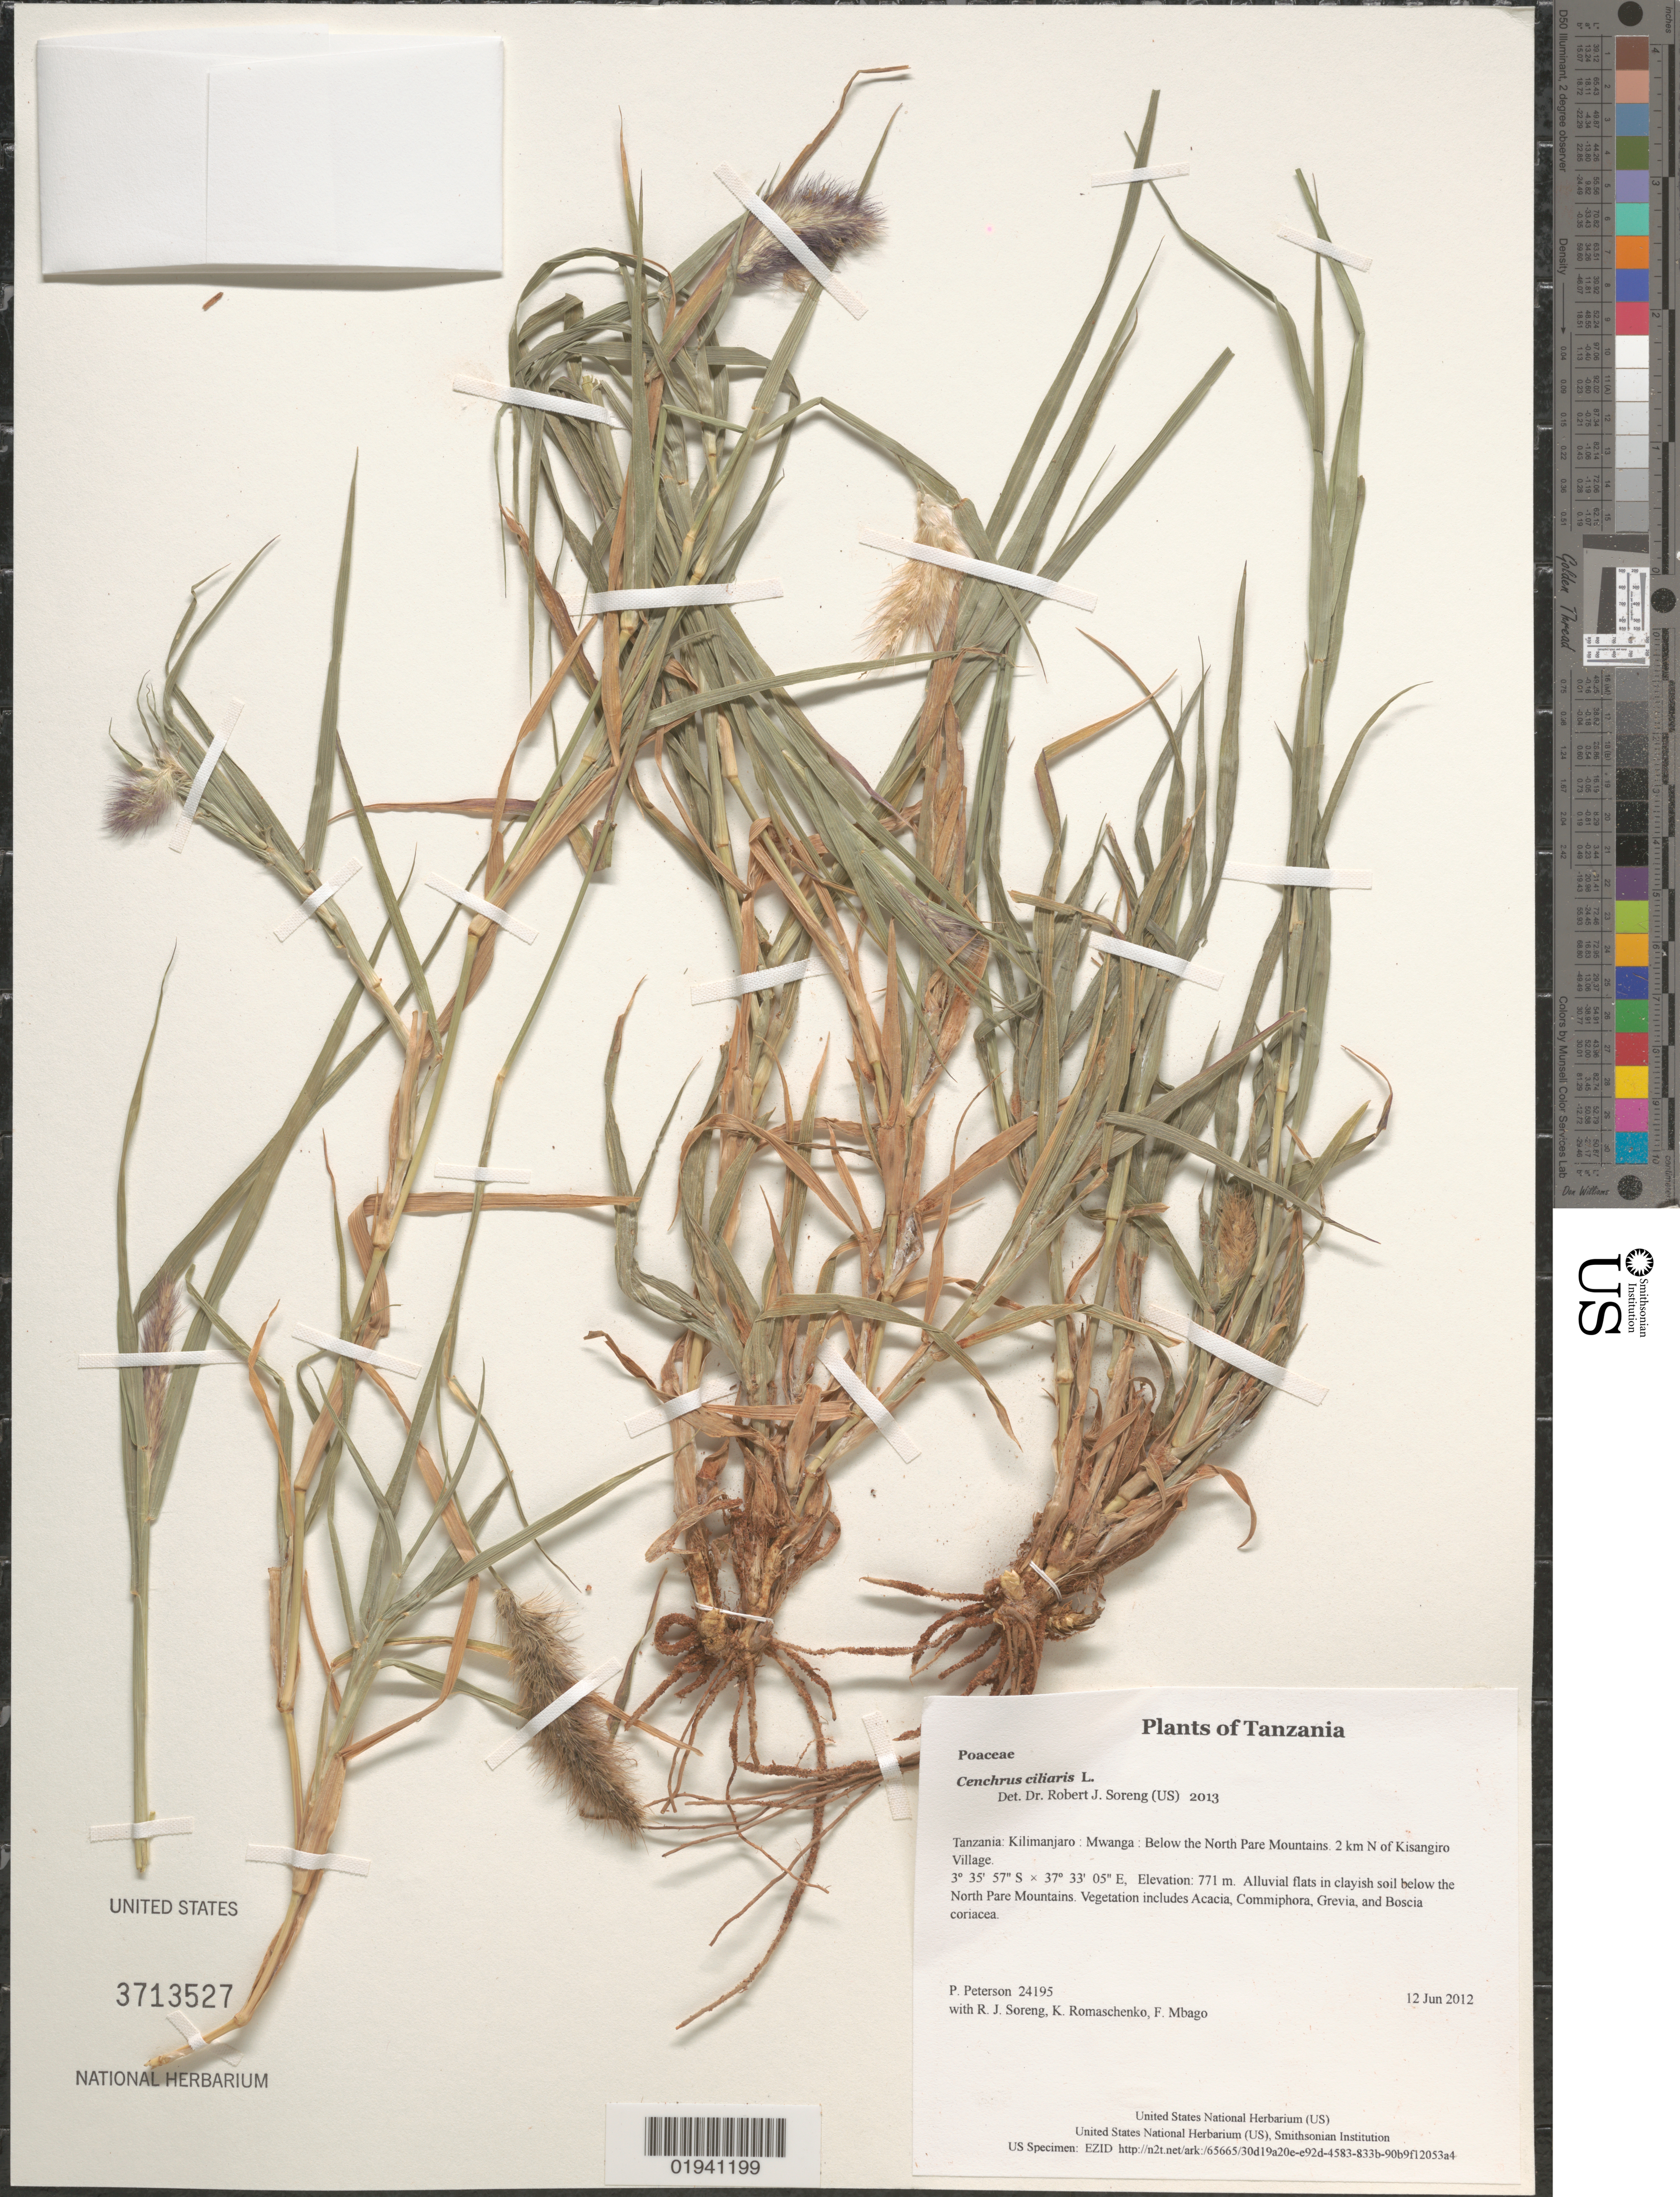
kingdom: Plantae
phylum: Tracheophyta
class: Liliopsida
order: Poales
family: Poaceae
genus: Cenchrus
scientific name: Cenchrus ciliaris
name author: L.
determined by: Soreng, Robert J., Research Associate (BOT), Smithsonian Institution - National Museum of Natural History (UNITED STATES)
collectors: P. M. Peterson, R. J. Soreng, K. Romaschenko & F. Mbago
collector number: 24195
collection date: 2012-06-12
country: Tanzania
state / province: Kilimanjaro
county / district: Mwanga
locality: Below the North Pare Mountains. 2 km N of Kisangiro Village.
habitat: Alluvial flats in clayish soil below the North Pare Mountains. Vegetation includes Acacia, Commiphora, Grevia, and Boscia coriacea.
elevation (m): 771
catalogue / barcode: US 3713527